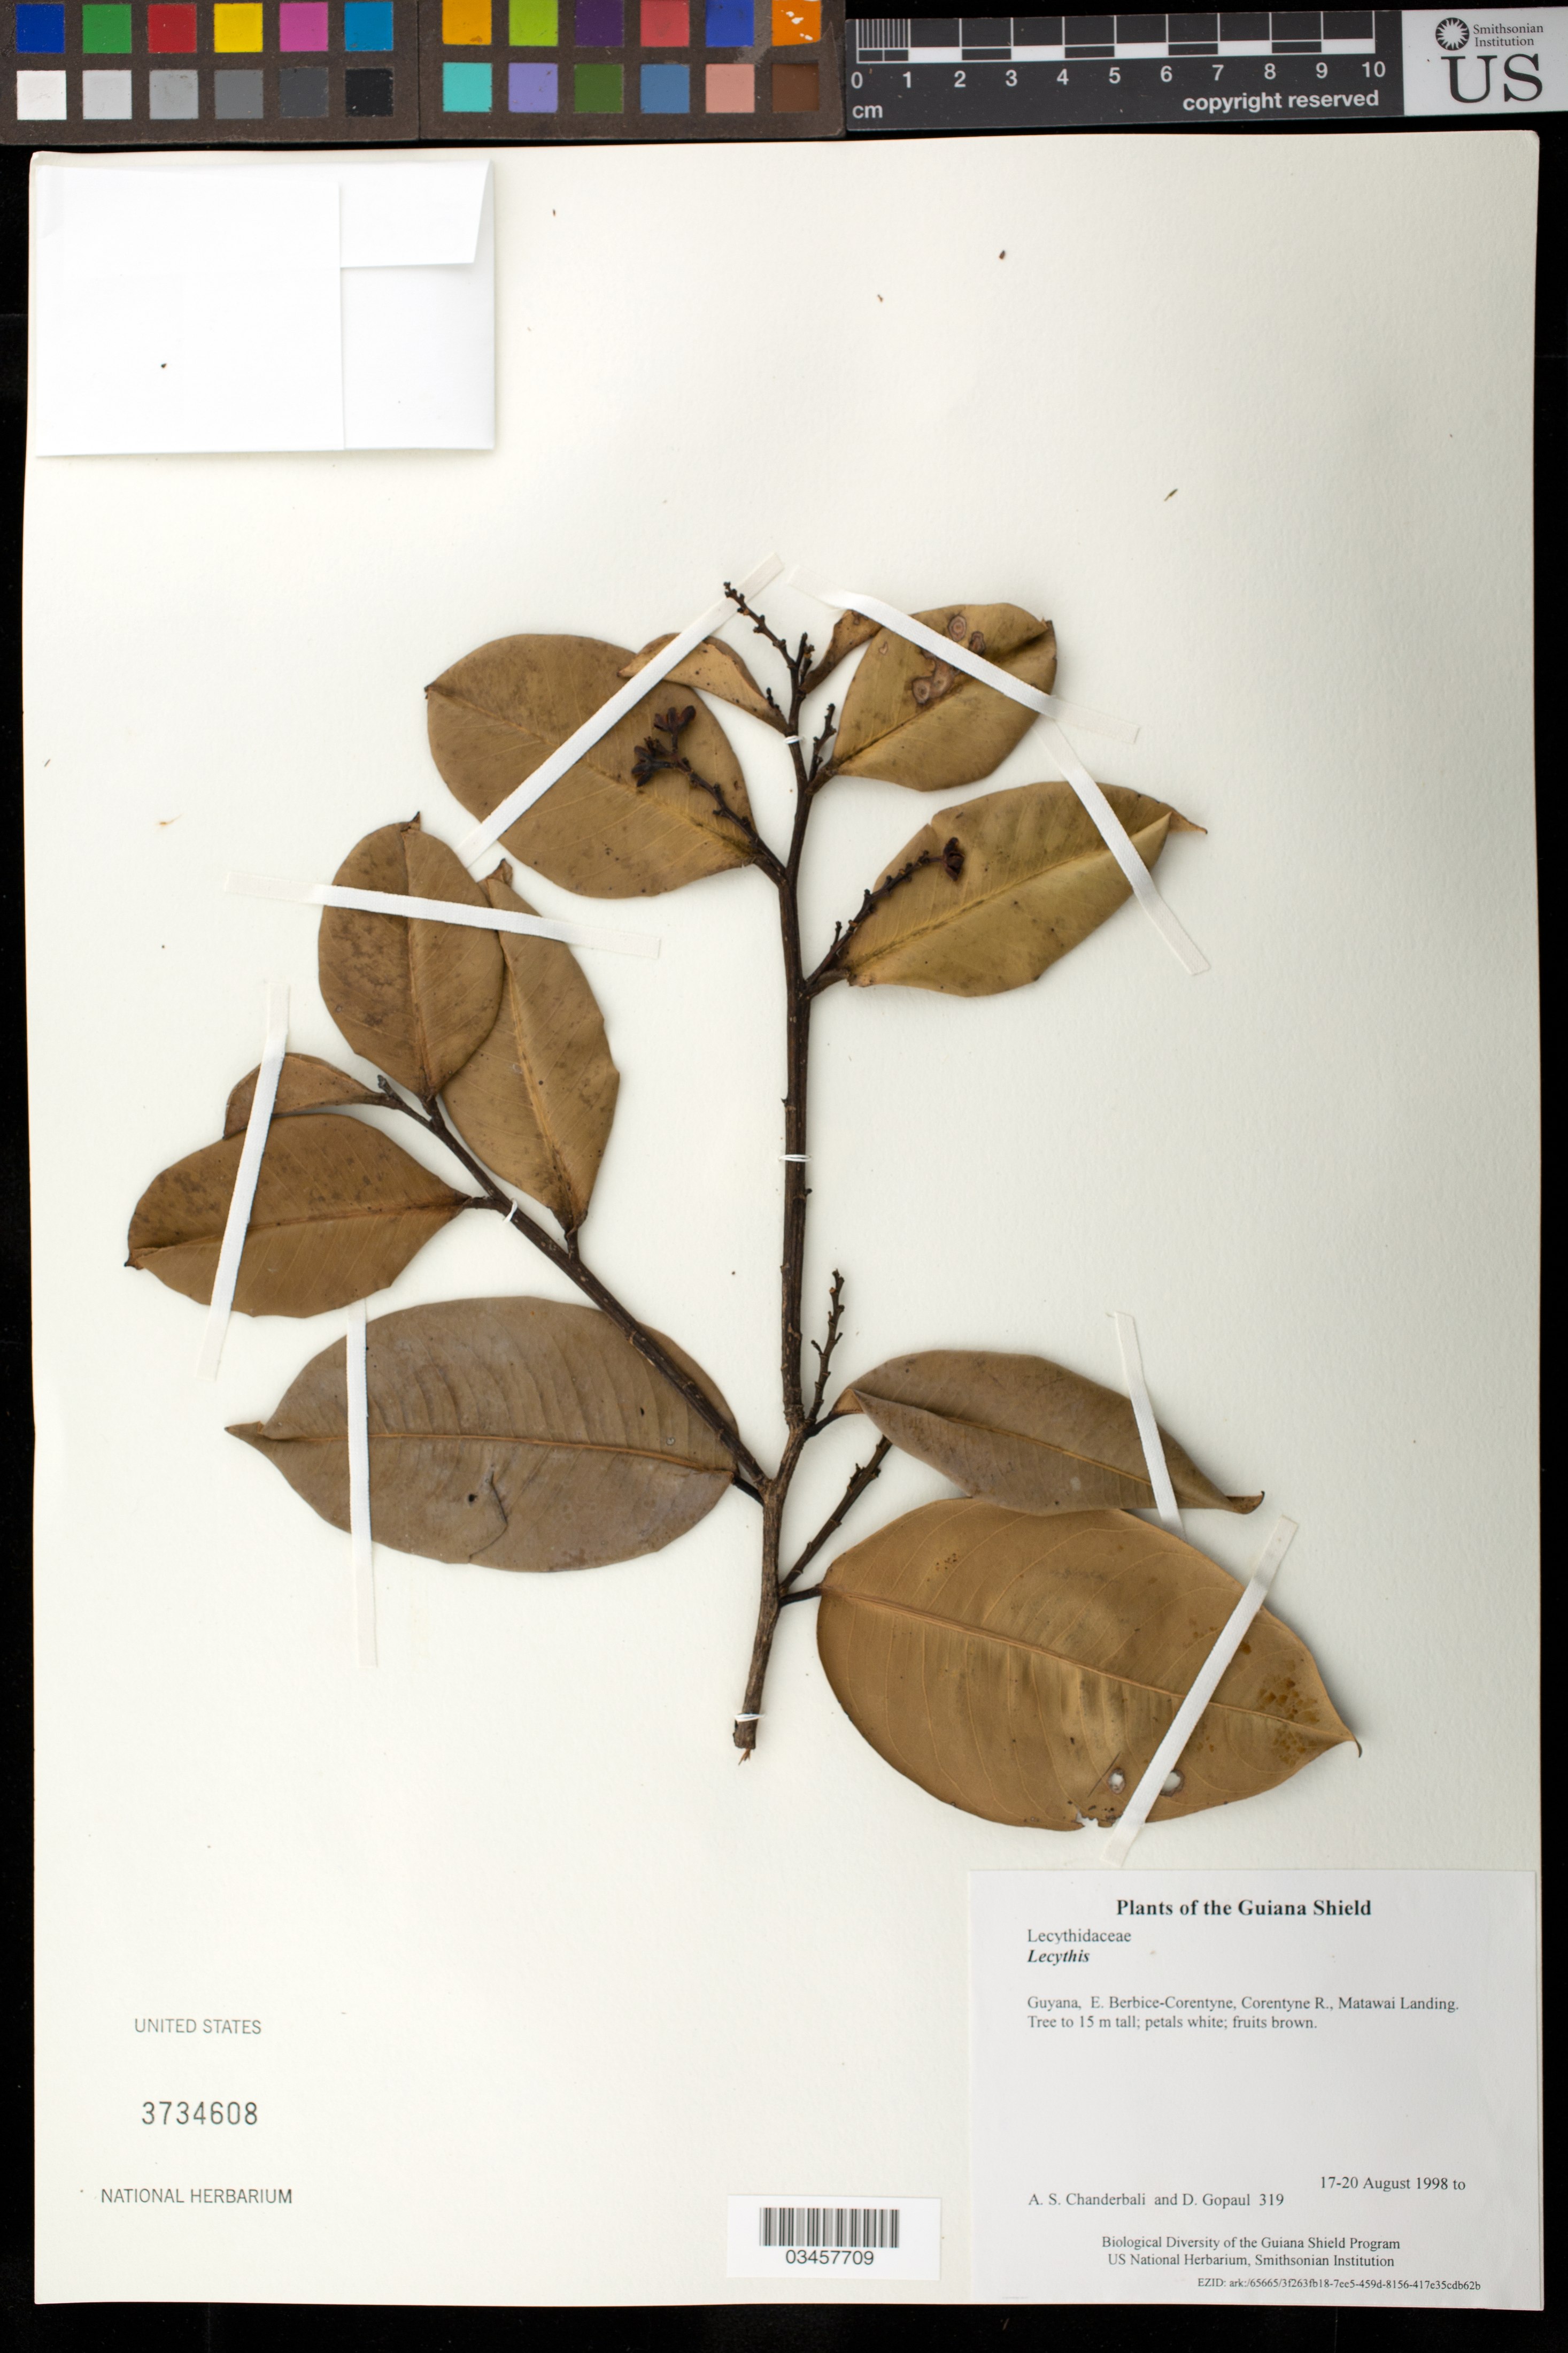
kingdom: Plantae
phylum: Tracheophyta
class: Magnoliopsida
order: Ericales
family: Lecythidaceae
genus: Lecythis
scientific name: Lecythis sp.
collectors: A. S. Chanderbali & D. Gopaul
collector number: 319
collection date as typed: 17-20 August 1998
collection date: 1998-08-17/1998-08-20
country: Guyana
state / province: E. Berbice-Corentyne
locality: Corentyne R., Matawai Landing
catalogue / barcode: US 3734608